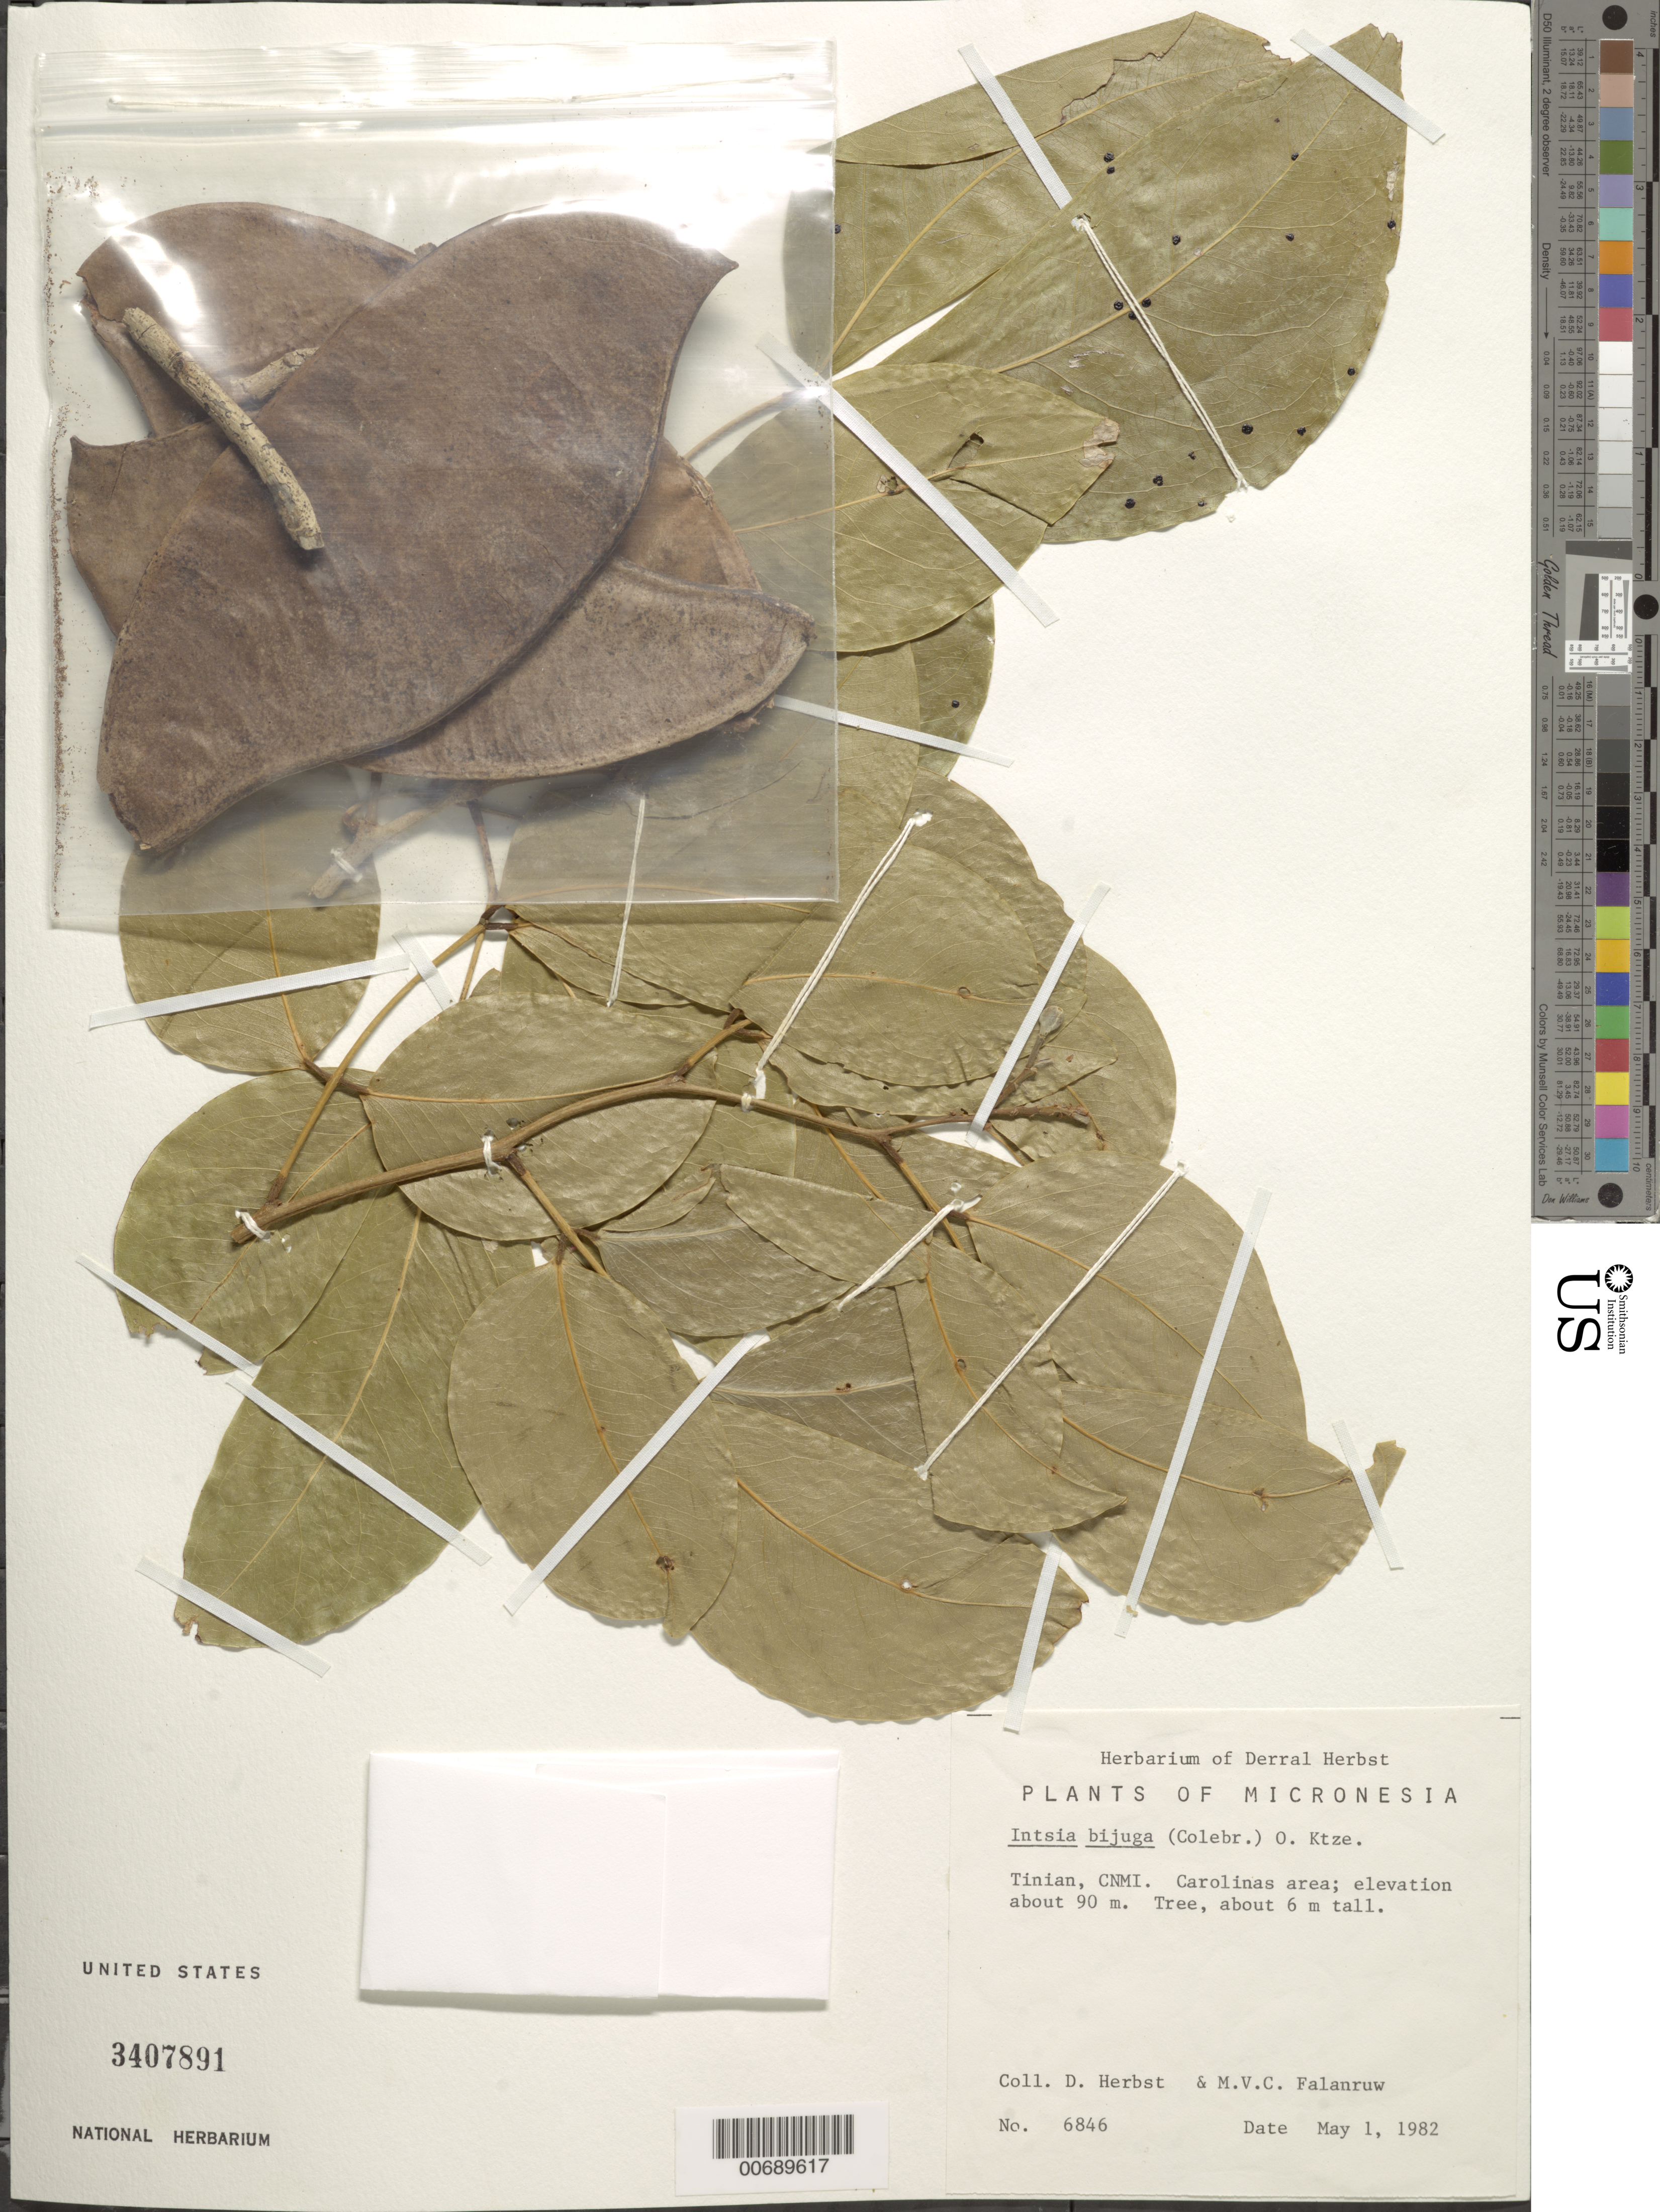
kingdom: Plantae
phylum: Tracheophyta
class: Magnoliopsida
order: Fabales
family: Fabaceae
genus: Intsia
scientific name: Intsia bijuga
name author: (Colebr.) Kuntze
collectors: D. R. Herbst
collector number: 6846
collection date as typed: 01 May 1982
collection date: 1982-05-01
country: Northern Mariana Islands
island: Tinian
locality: Tinian, CNMI [Commonwealth of the Northern Mariana Islands].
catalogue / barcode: US 3407891